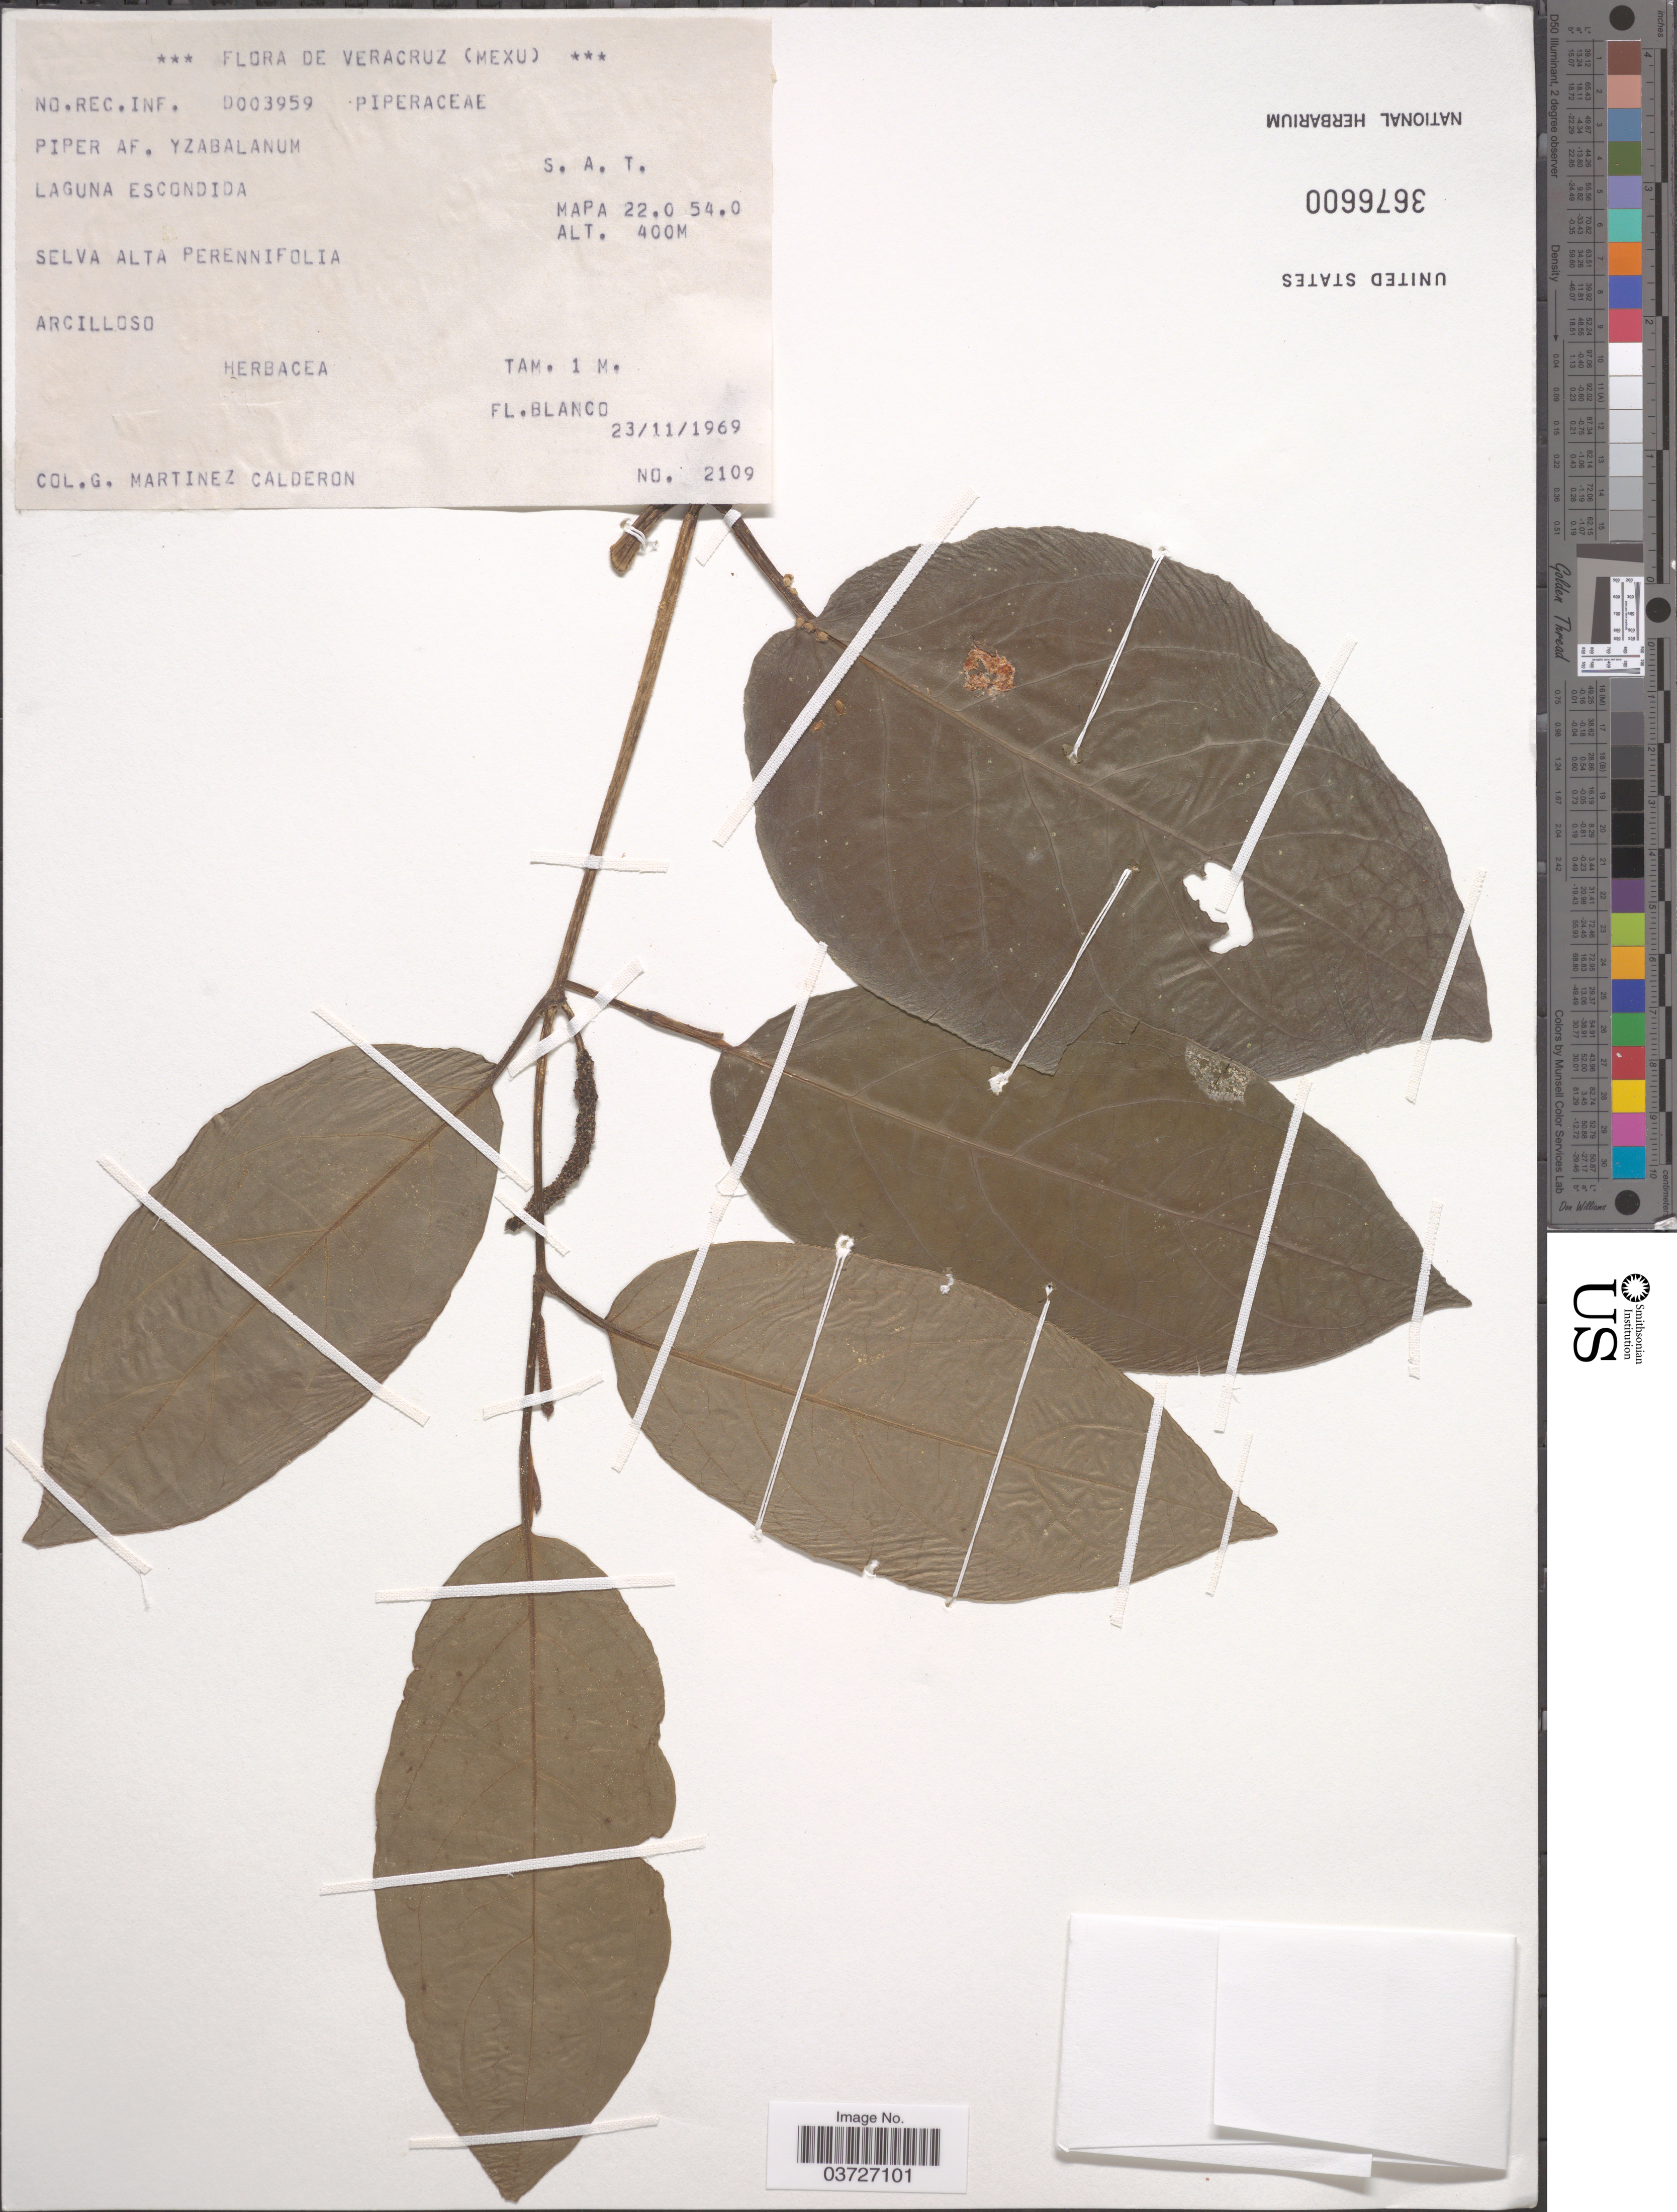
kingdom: Plantae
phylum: Tracheophyta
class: Magnoliopsida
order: Piperales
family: Piperaceae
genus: Piper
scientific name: Piper yzabalanum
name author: C. DC.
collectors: G. Martínez Calderón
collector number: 2109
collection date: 1969-11-23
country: Mexico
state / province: Veracruz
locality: Veracruz. Laguna Escondida. S.A.T.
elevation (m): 400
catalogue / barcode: US 3676600